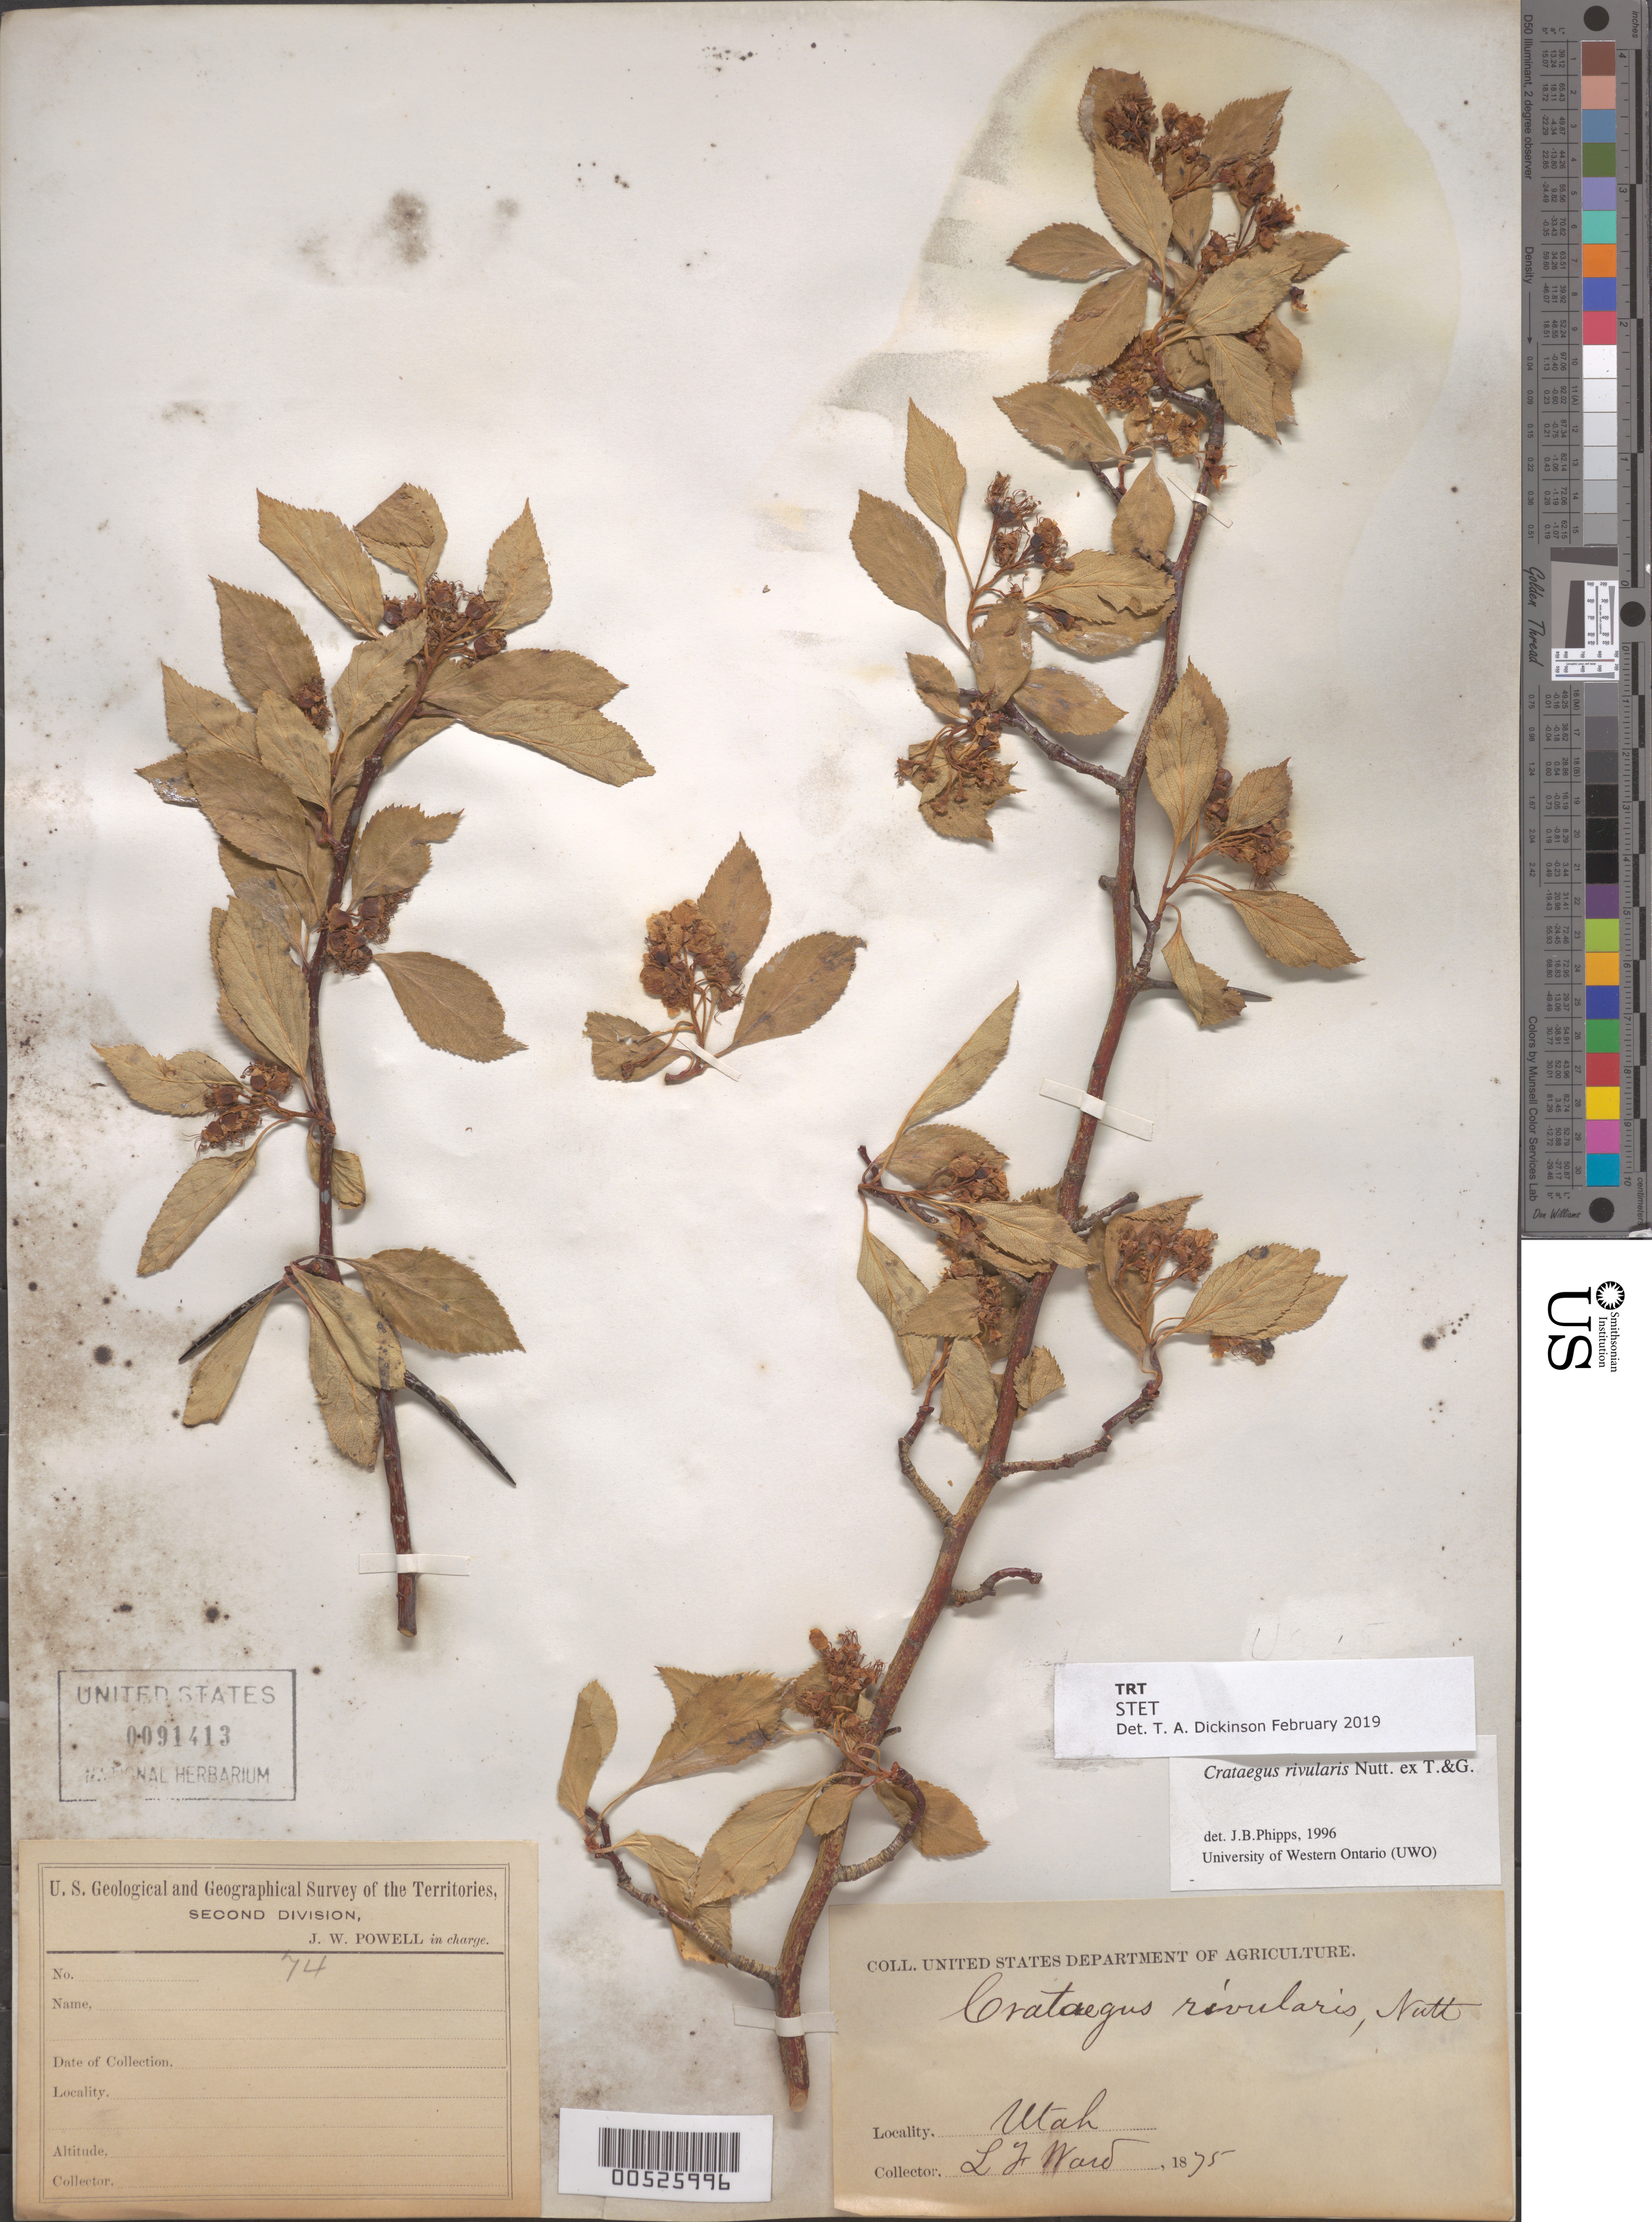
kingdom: Plantae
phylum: Tracheophyta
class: Magnoliopsida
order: Rosales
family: Rosaceae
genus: Crataegus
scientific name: Crataegus rivularis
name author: Nutt.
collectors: L. F. Ward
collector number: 74 (?)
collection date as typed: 1875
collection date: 1875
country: United States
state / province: Utah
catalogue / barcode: US 91413